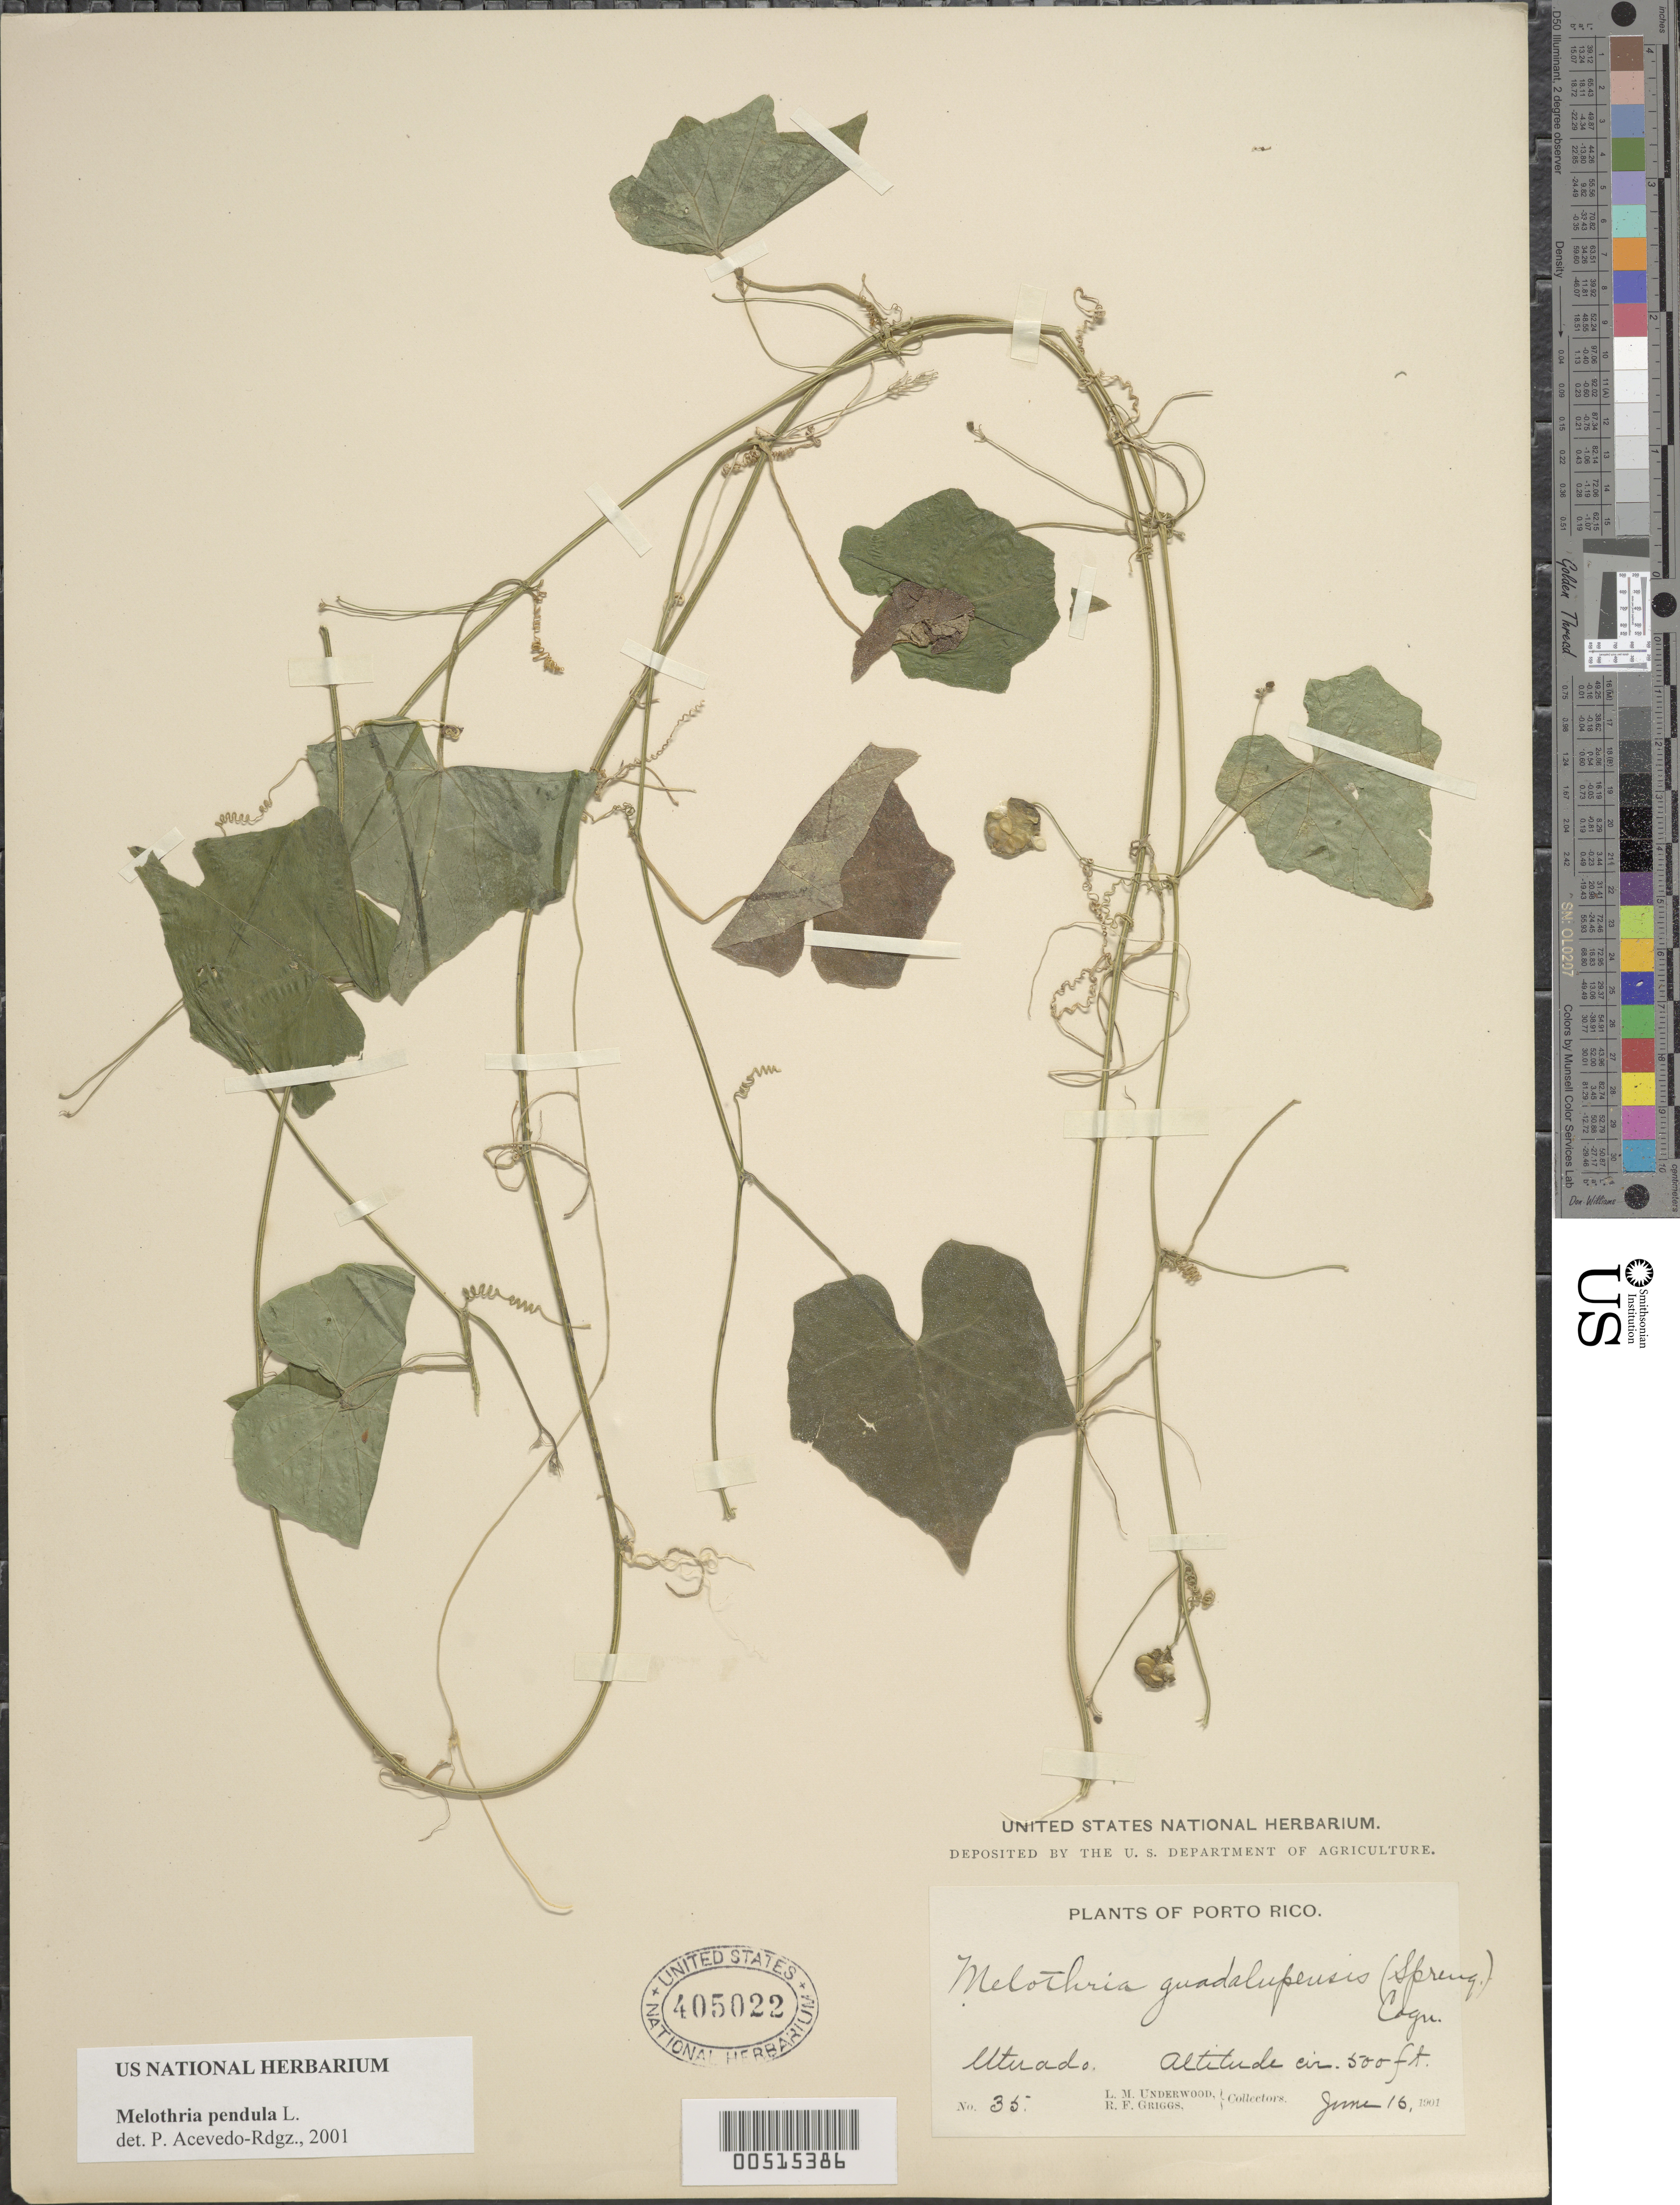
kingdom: Plantae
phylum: Tracheophyta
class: Magnoliopsida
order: Cucurbitales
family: Cucurbitaceae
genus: Melothria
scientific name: Melothria guadalupensis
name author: (Spreng.) Cogn.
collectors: L. M. Underwood & R. F. Griggs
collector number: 35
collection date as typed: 16 Jun 1901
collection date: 1901-06-16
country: Puerto Rico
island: Greater Antilles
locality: Utuado.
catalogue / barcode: US 405022